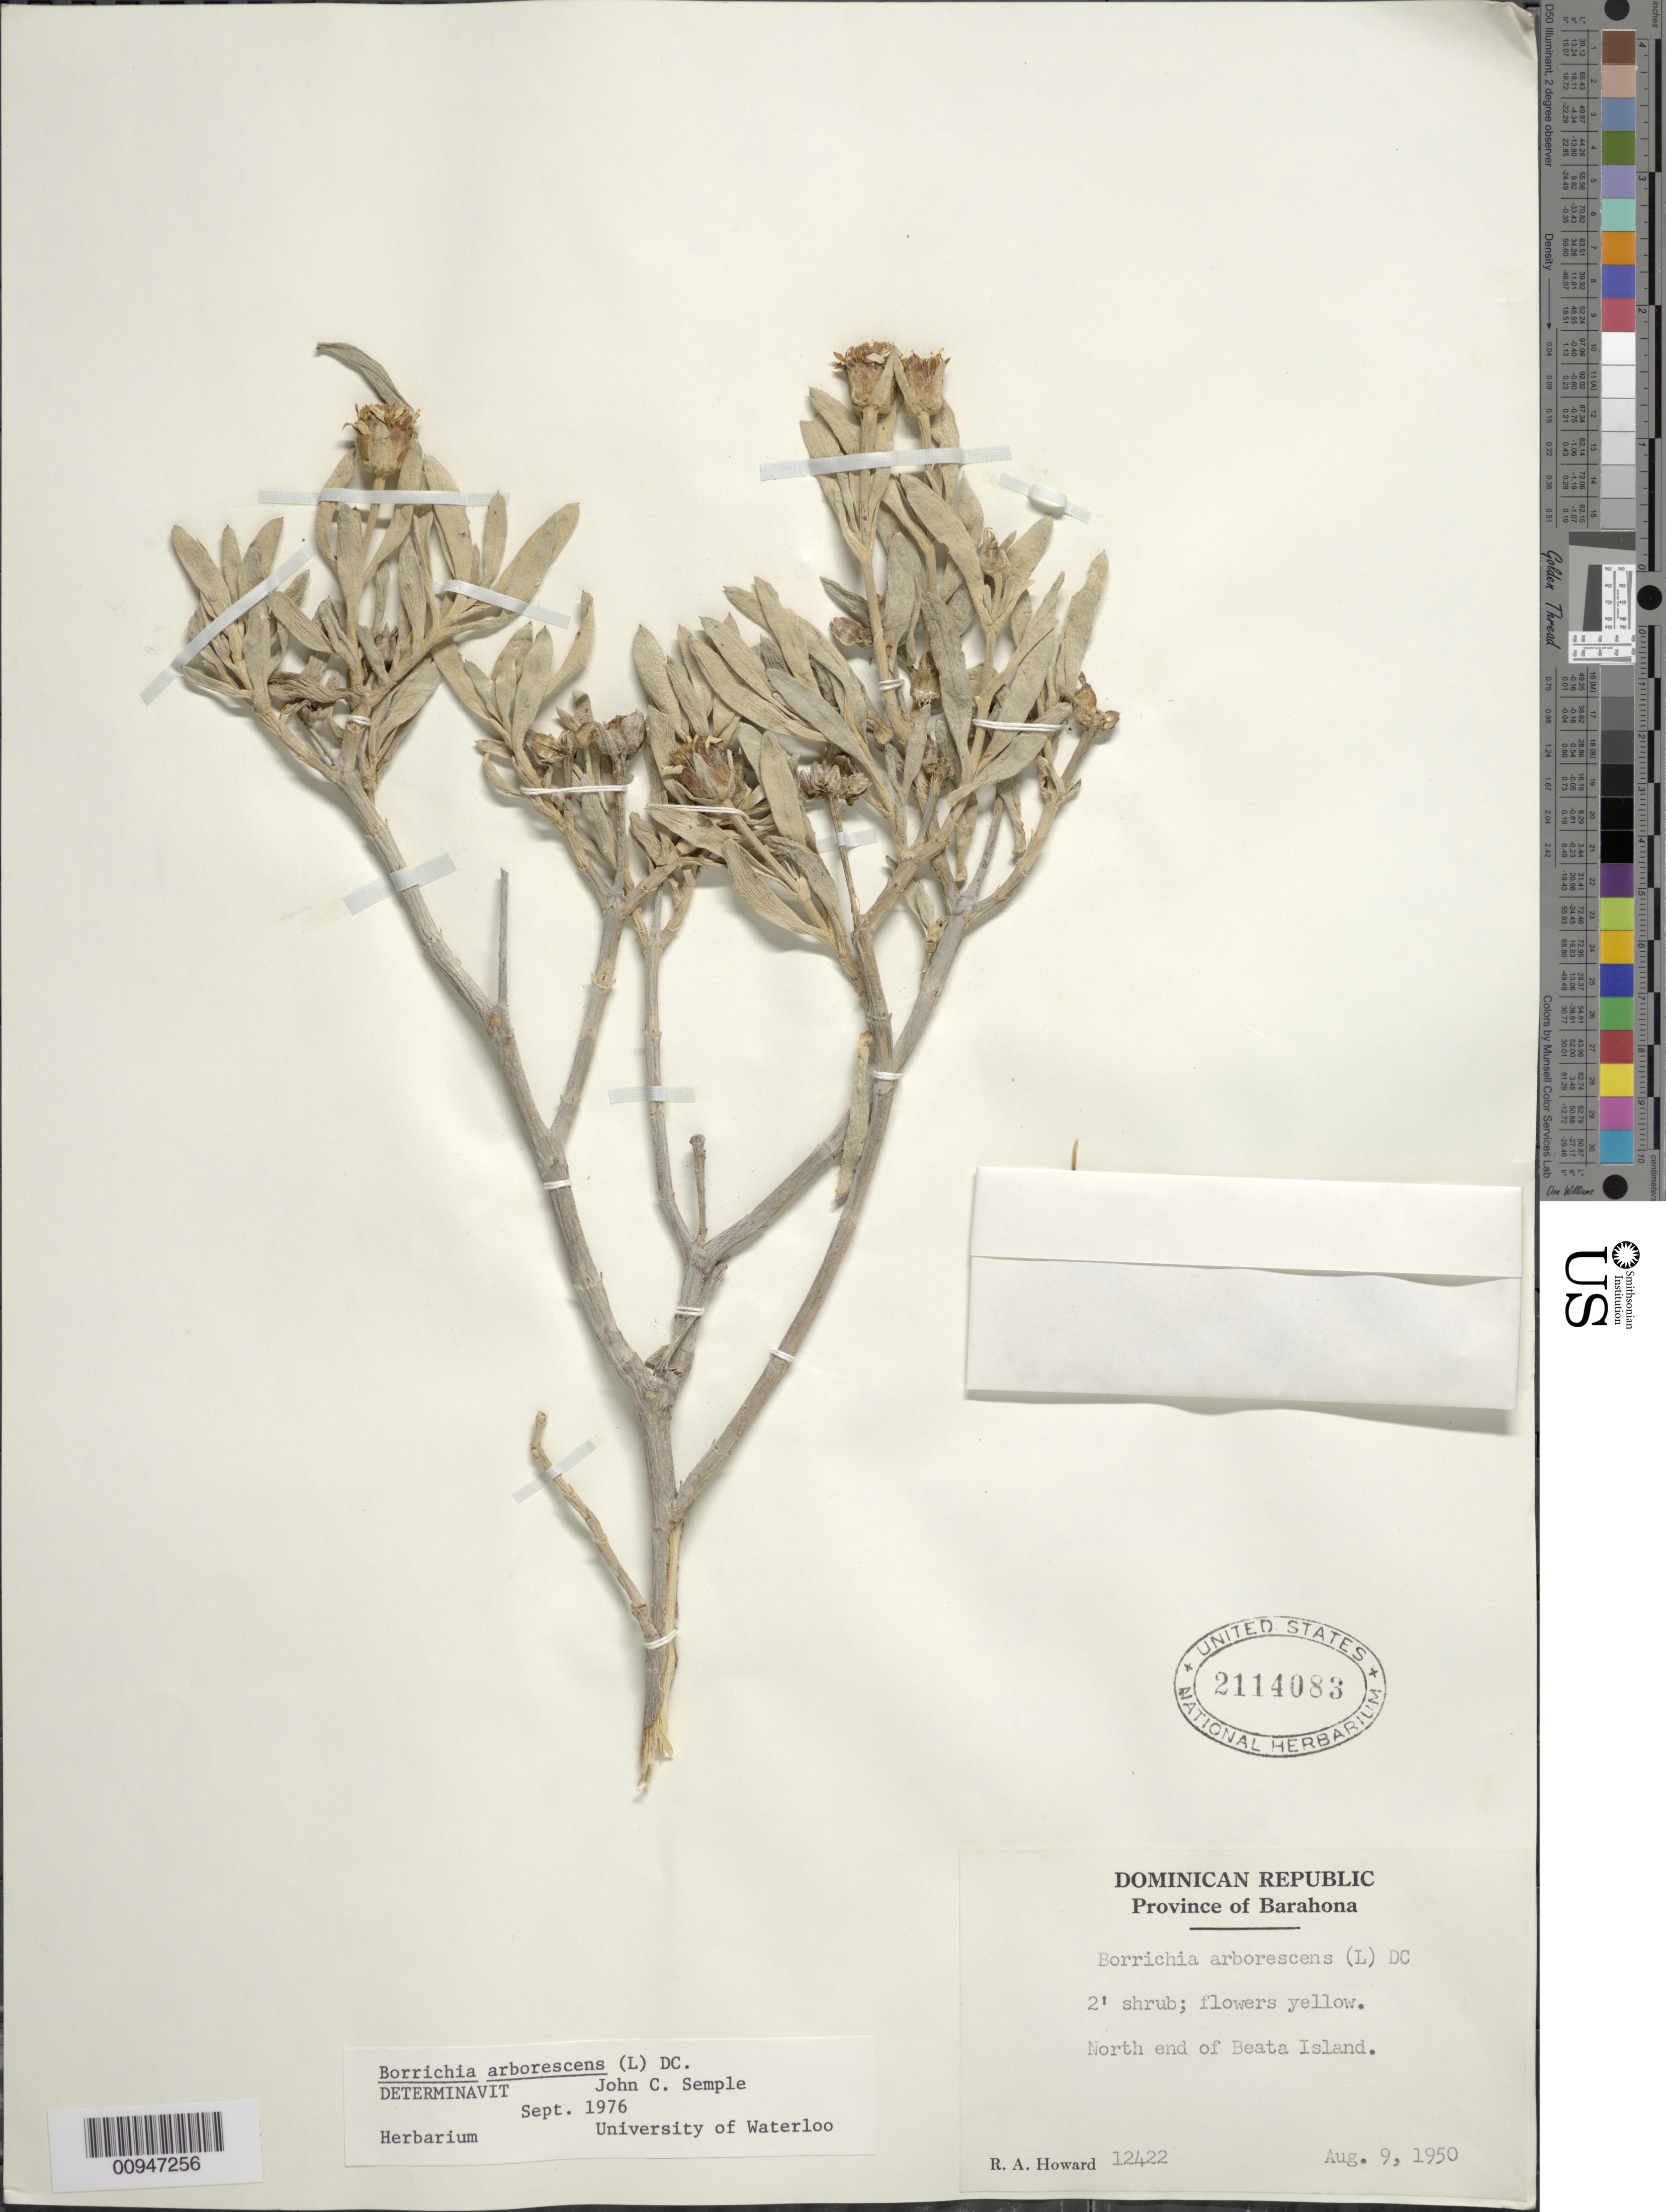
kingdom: Plantae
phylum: Tracheophyta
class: Magnoliopsida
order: Asterales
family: Asteraceae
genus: Borrichia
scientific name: Borrichia arborescens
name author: (L.) DC.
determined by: Semple, J. C.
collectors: R. A. Howard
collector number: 12422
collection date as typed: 09 Aug 1950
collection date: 1950-08-09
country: Dominican Republic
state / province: Barahona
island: Baeta Island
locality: North end of Baeta Island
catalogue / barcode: US 2114083